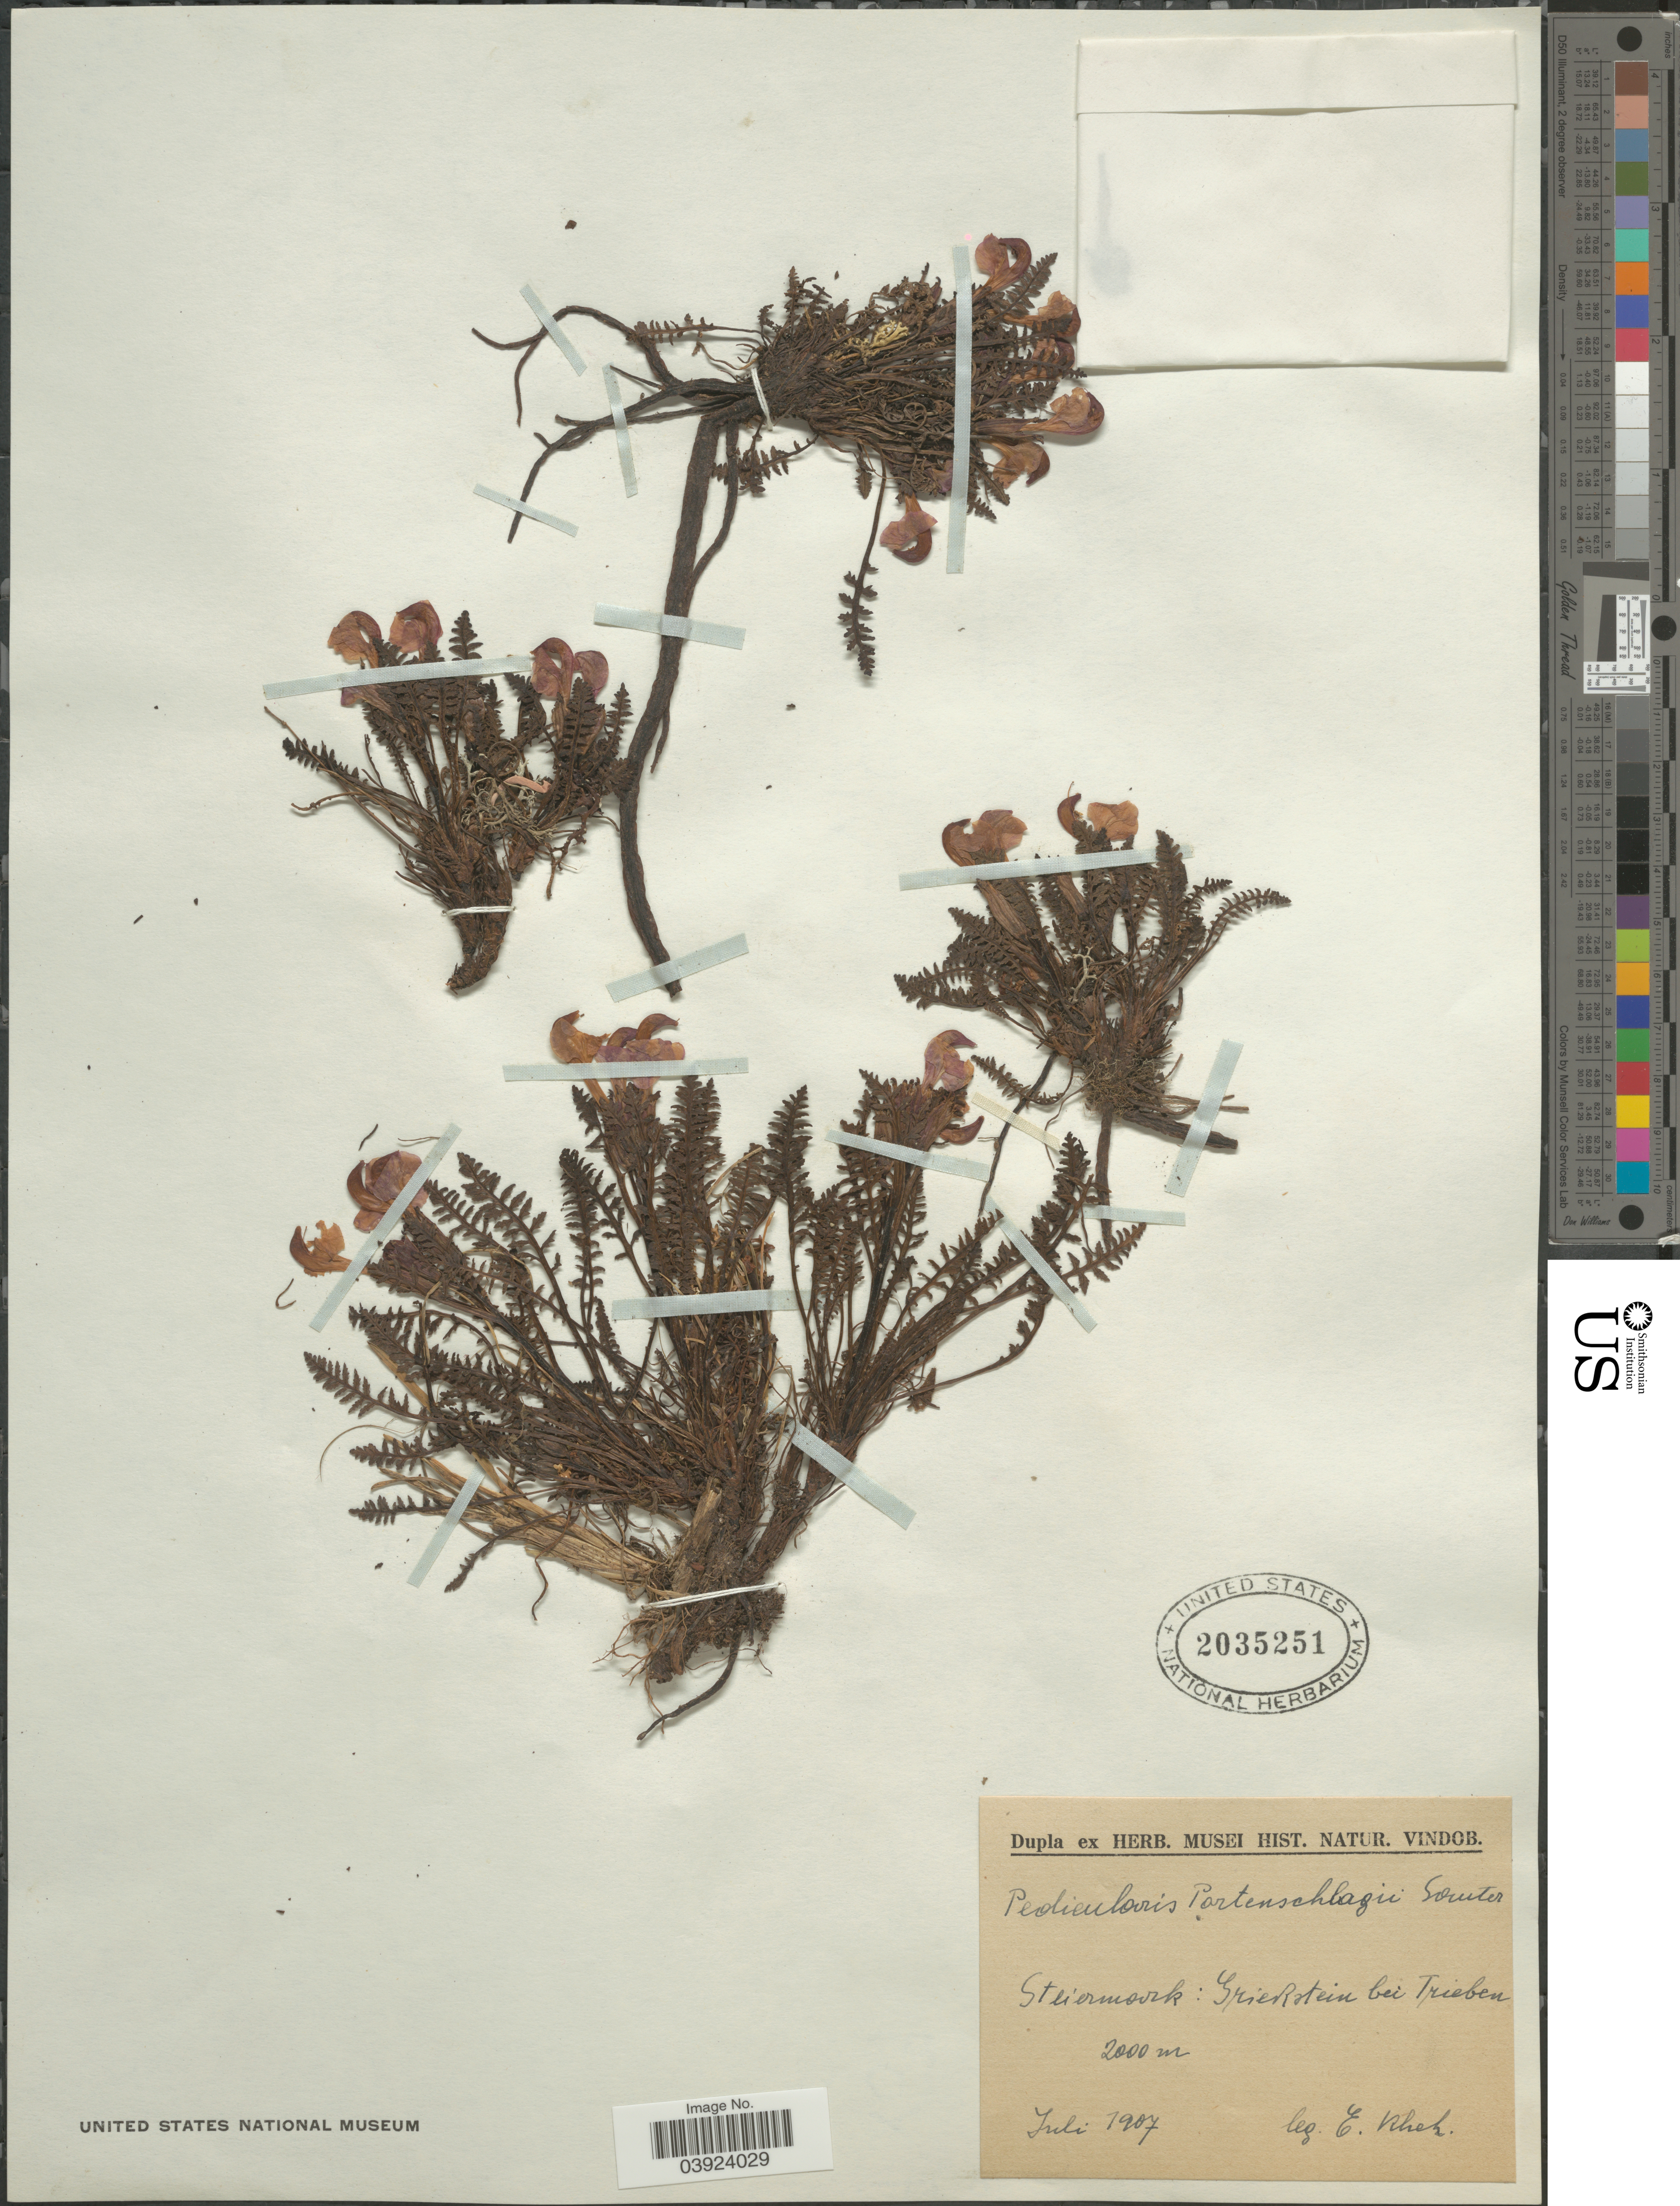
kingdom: Plantae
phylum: Tracheophyta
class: Magnoliopsida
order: Lamiales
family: Orobanchaceae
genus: Pedicularis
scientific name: Pedicularis portenschlagii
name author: Saut. ex Rchb.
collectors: E. J. Khek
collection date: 1907-07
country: Austria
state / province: Steiermark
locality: Griekstein bei Trieben.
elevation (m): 2000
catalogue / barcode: US 2035251